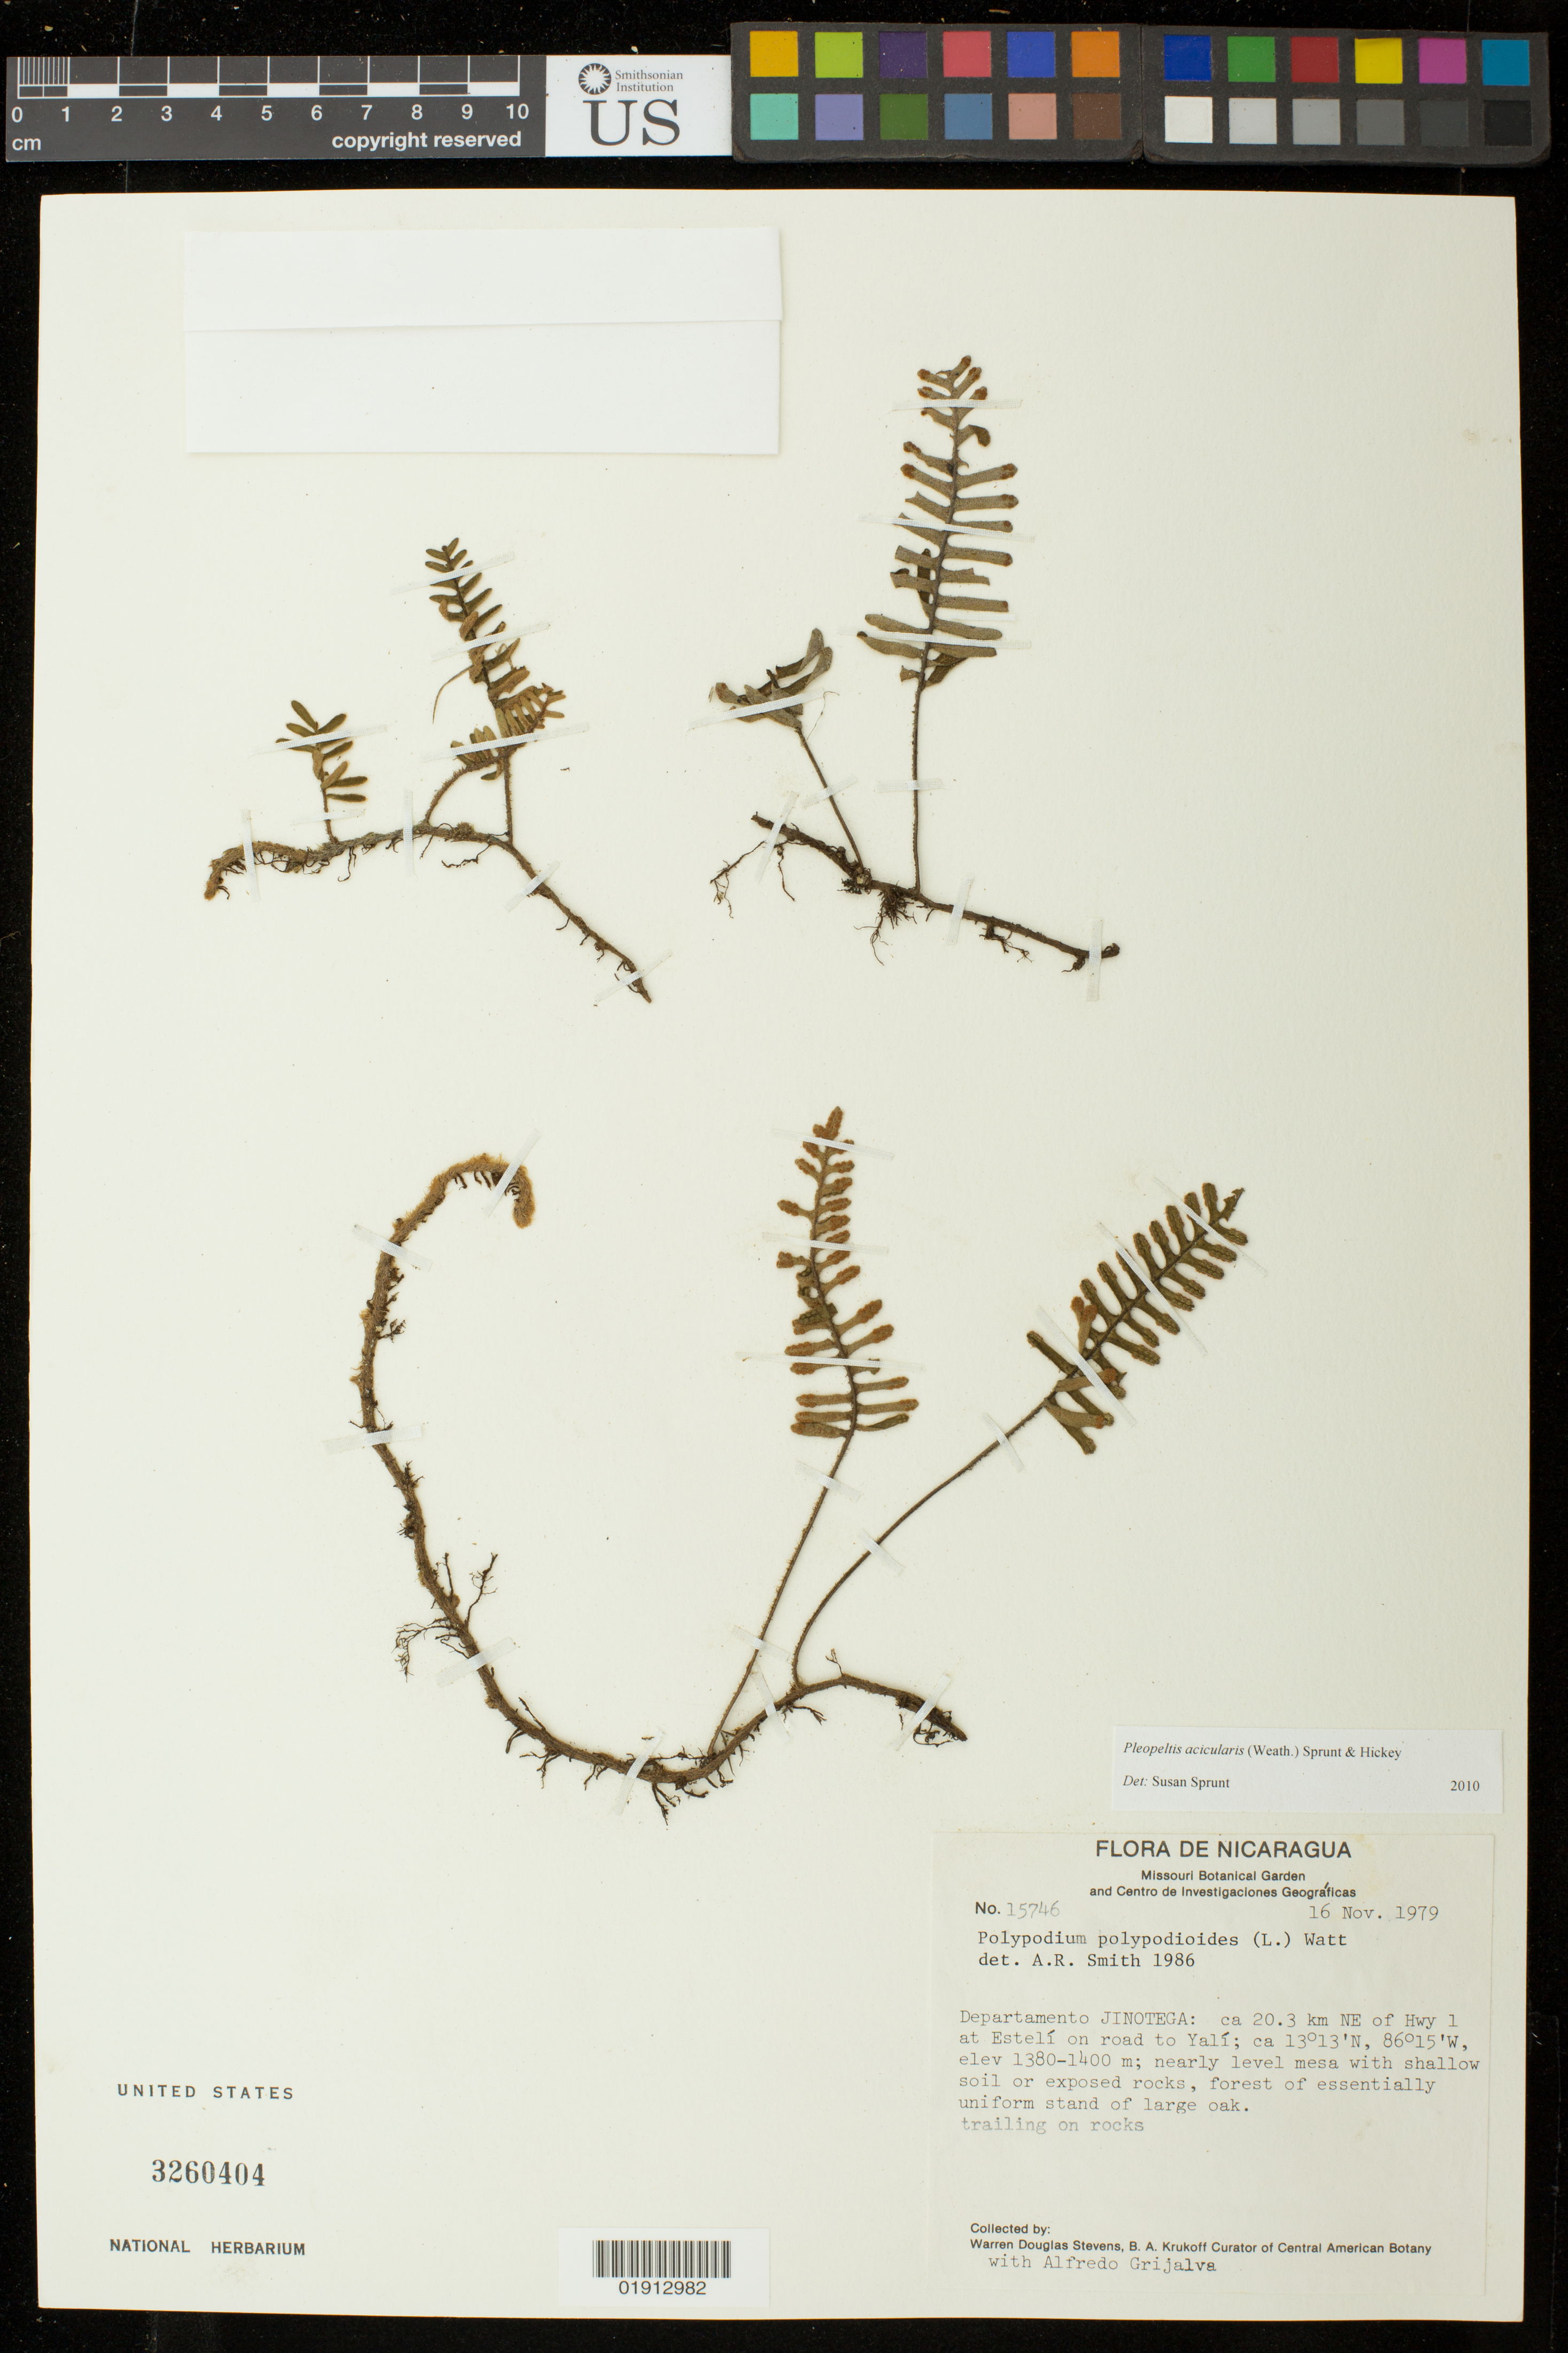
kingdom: Plantae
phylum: Tracheophyta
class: Polypodiopsida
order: Polypodiales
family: Polypodiaceae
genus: Pleopeltis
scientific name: Pleopeltis acicularis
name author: (Weath.) A.R. Sm. & Krömer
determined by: Sprunt, S. V.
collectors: W. D. Stevens, B. A. Krukoff & A. Grijalva P.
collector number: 15746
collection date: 1979-11-16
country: Nicaragua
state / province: Jinotega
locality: Departamento Jinotega: ca. 20.3 km NE of Hwy 1 at Estelí on road to Yalí.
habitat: Nearly level mesa with shallow soil or exposed rocks, forest of essentially uniform stand of large oak.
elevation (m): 1380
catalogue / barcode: US 3260404